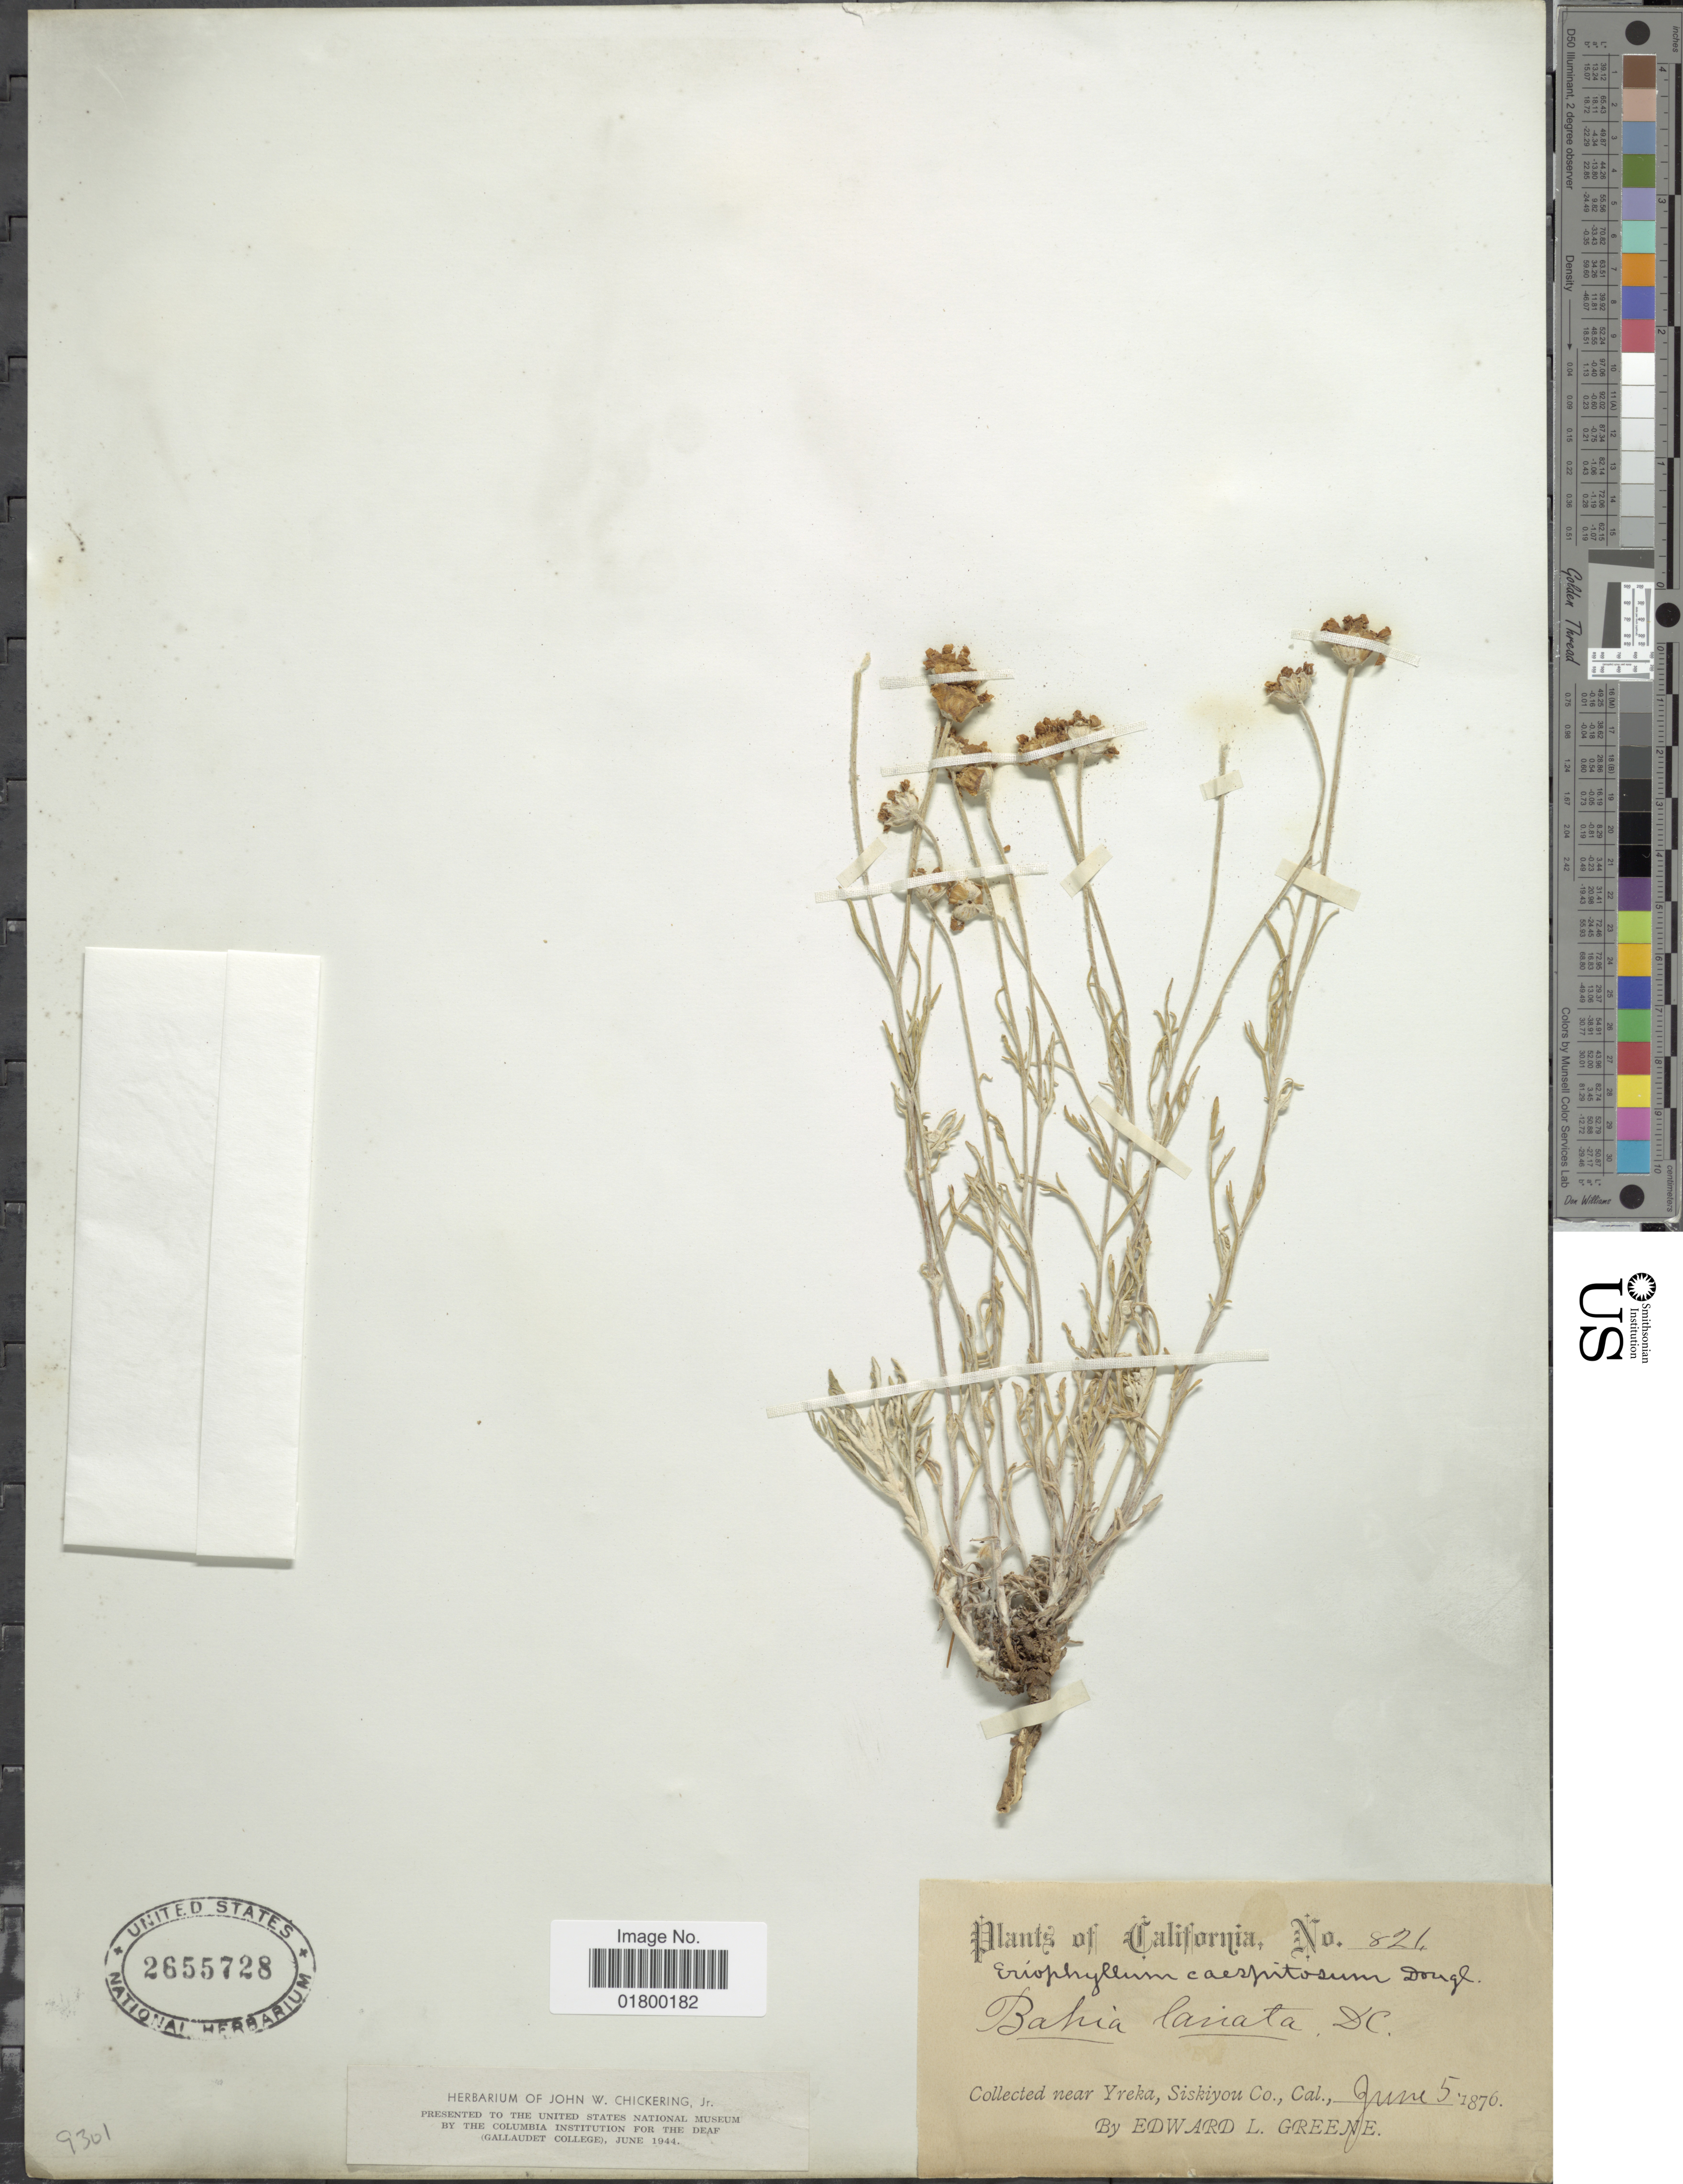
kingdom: Plantae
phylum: Tracheophyta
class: Magnoliopsida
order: Asterales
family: Asteraceae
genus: Eriophyllum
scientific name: Eriophyllum lanatum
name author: (Pursh) J. Forbes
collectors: E. L. Greene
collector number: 821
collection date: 1876-06-05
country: United States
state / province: California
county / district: Siskiyou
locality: Near Yreka, Siskiyou Co., Cal.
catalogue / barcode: US 2655728